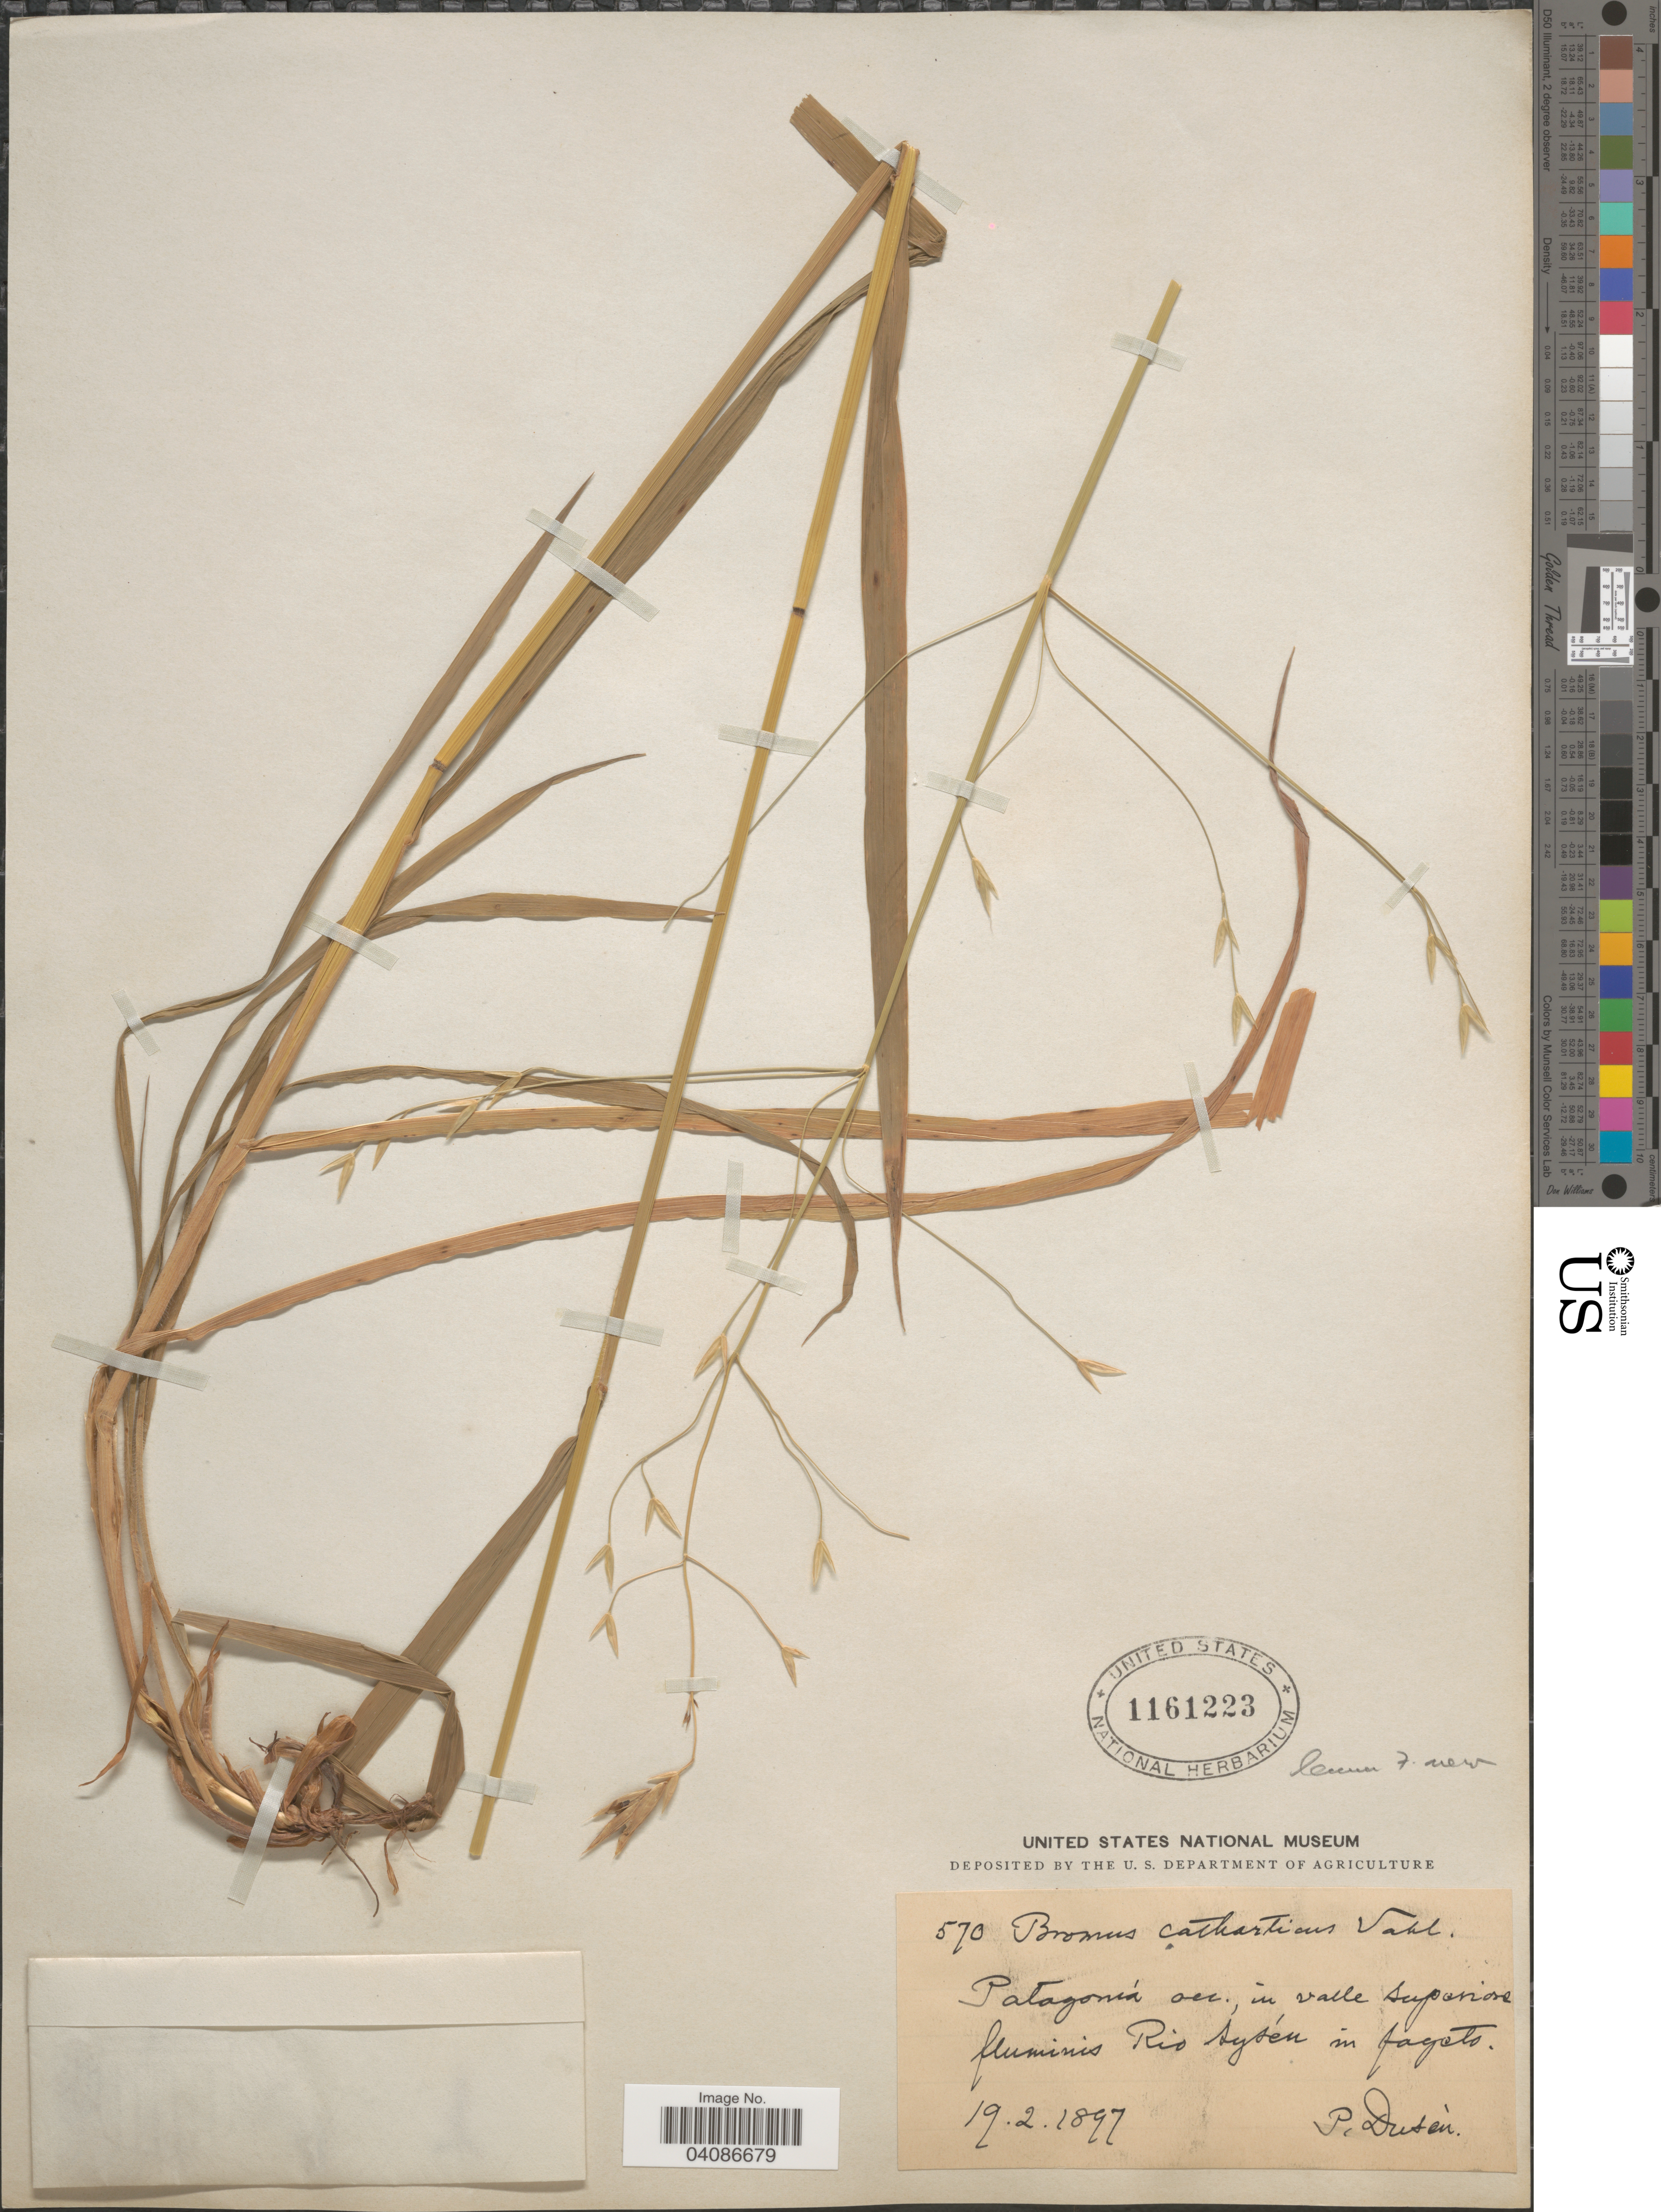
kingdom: Plantae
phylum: Tracheophyta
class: Liliopsida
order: Poales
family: Poaceae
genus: Bromus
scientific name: Bromus catharticus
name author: Vahl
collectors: P. Dusén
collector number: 570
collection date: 1897-02-19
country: Chile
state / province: Aisén (XI)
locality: Patagonia occ., in valle superiore fluminis Rio Aysén in fageto.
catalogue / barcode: US 1161223